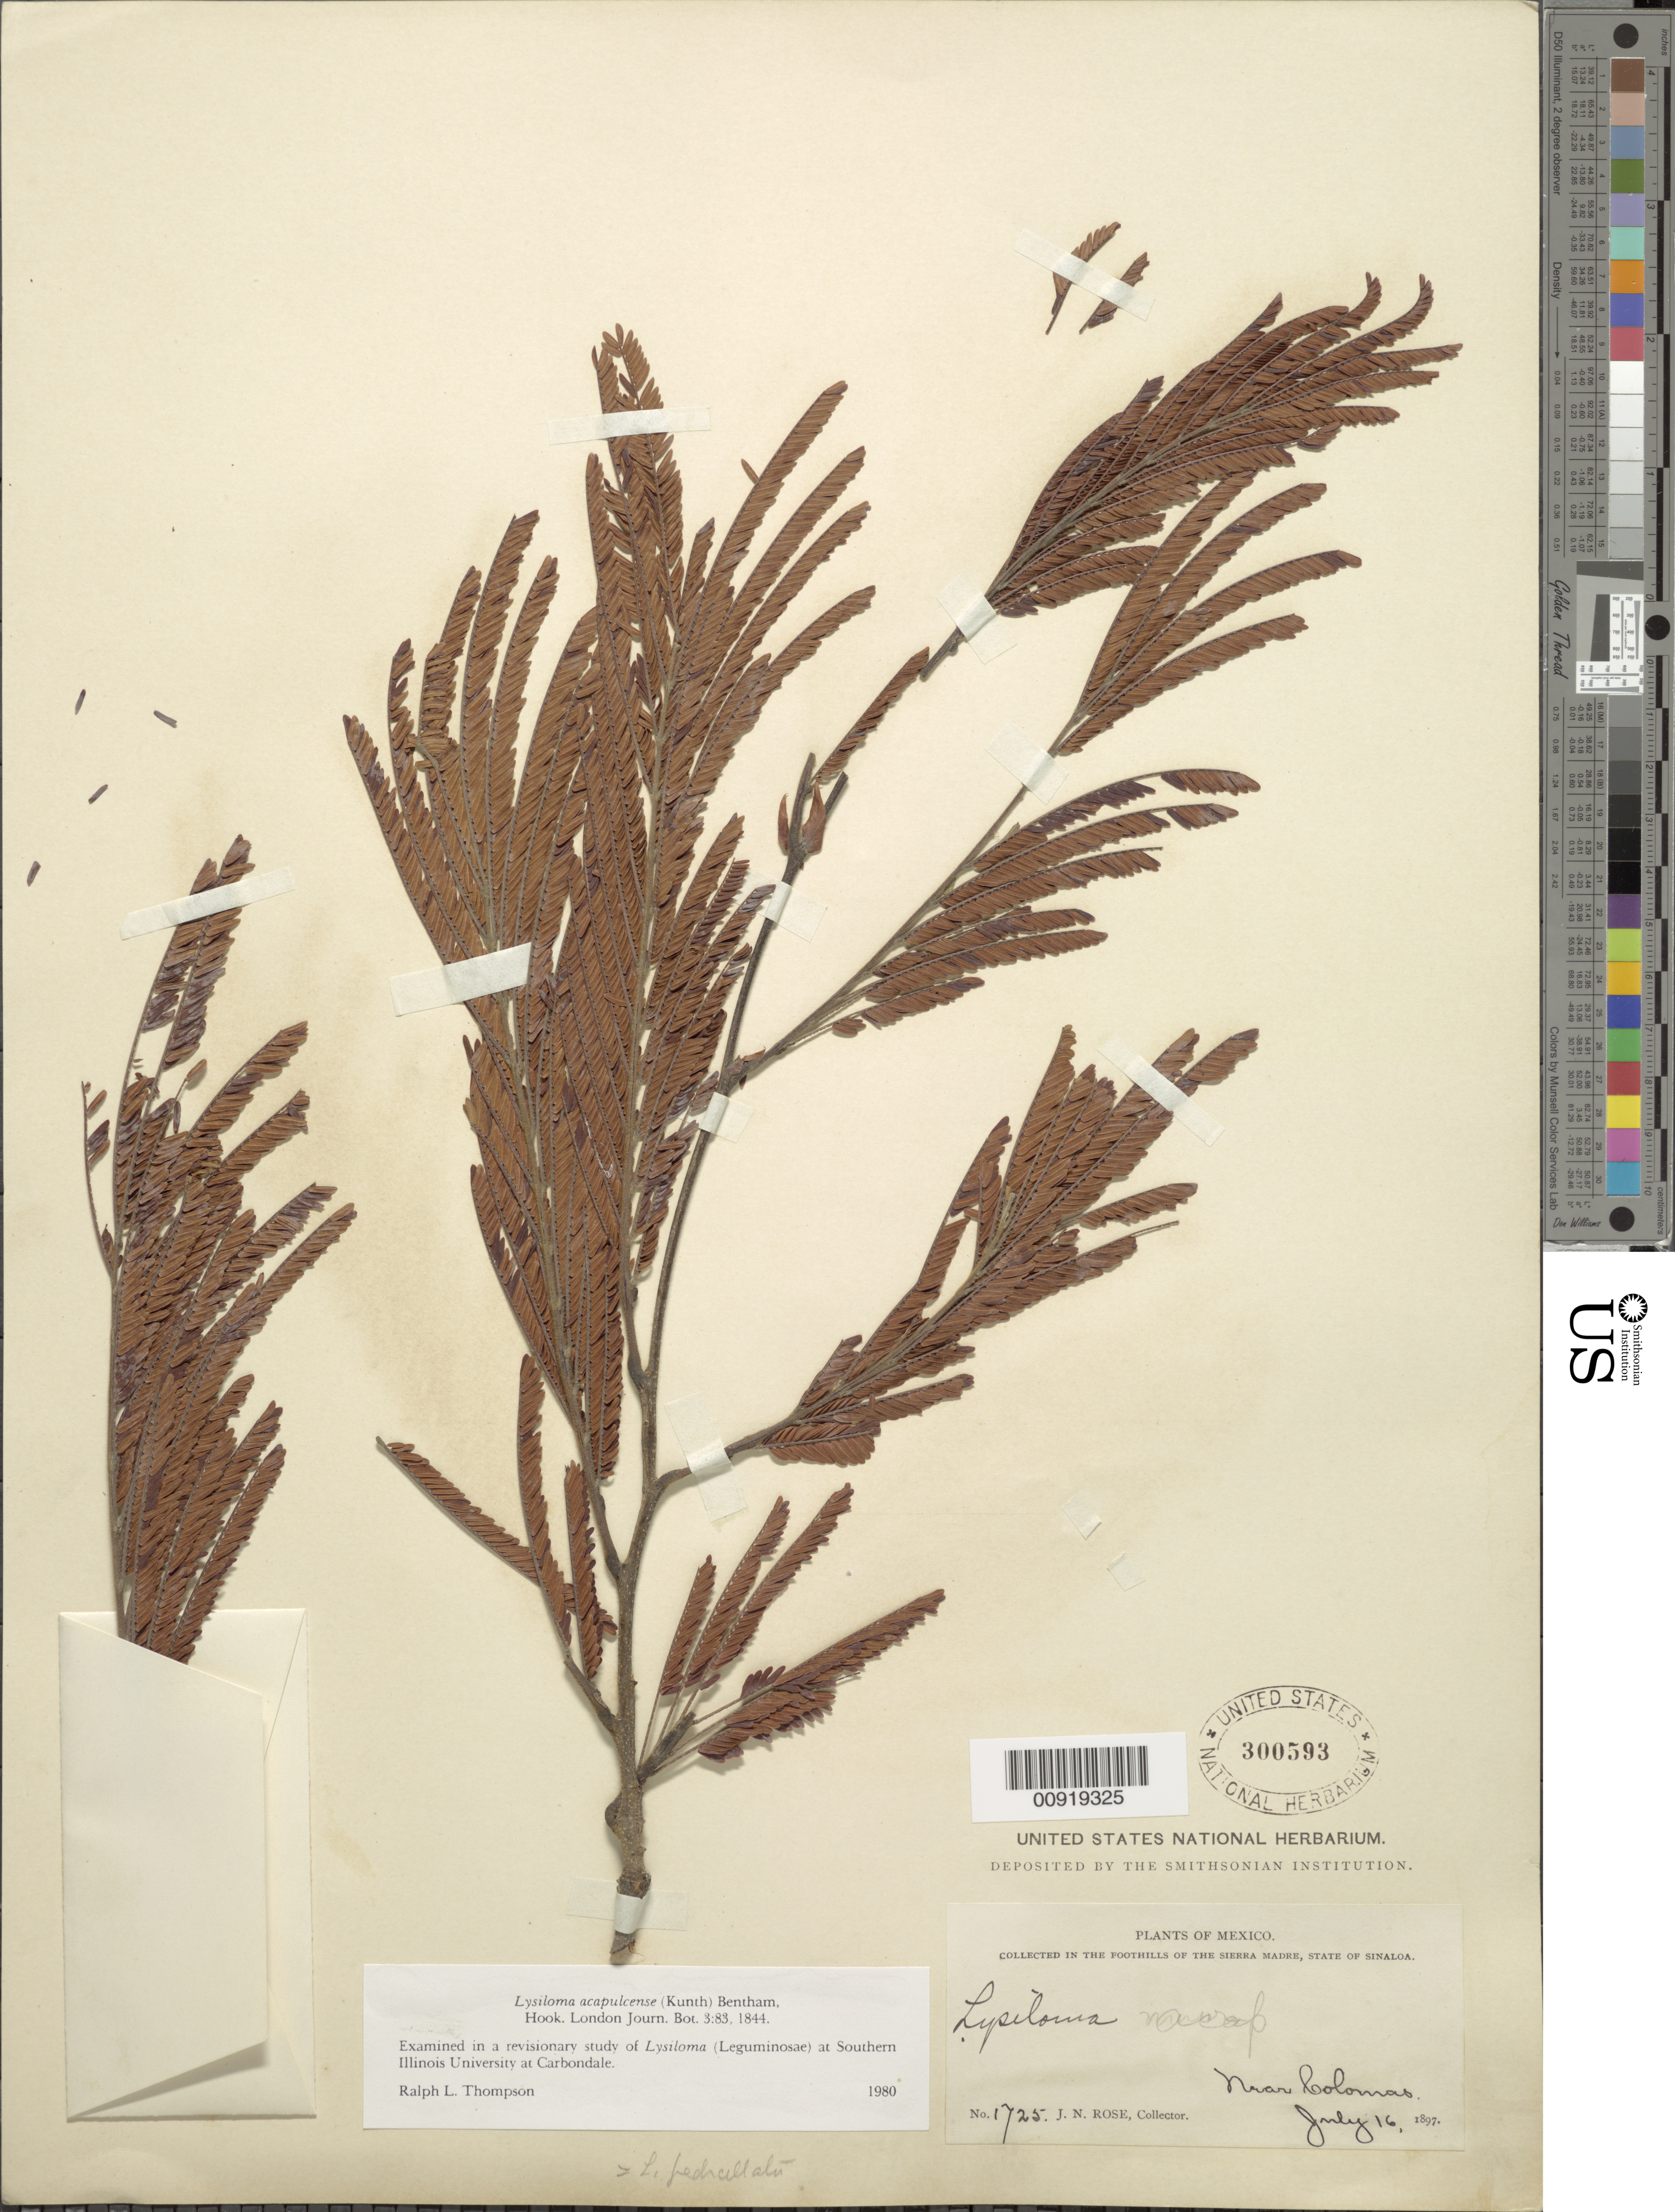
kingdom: Plantae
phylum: Tracheophyta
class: Magnoliopsida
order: Fabales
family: Fabaceae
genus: Lysiloma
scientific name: Lysiloma acapulcense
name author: (Kunth) Benth.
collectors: J. N. Rose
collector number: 1725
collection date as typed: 16 Jul 1897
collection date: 1897-07-16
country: Mexico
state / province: Sinaloa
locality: Near Colomas in the foothills of the Sierra Madre, State of Sinaloa.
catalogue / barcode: US 300593